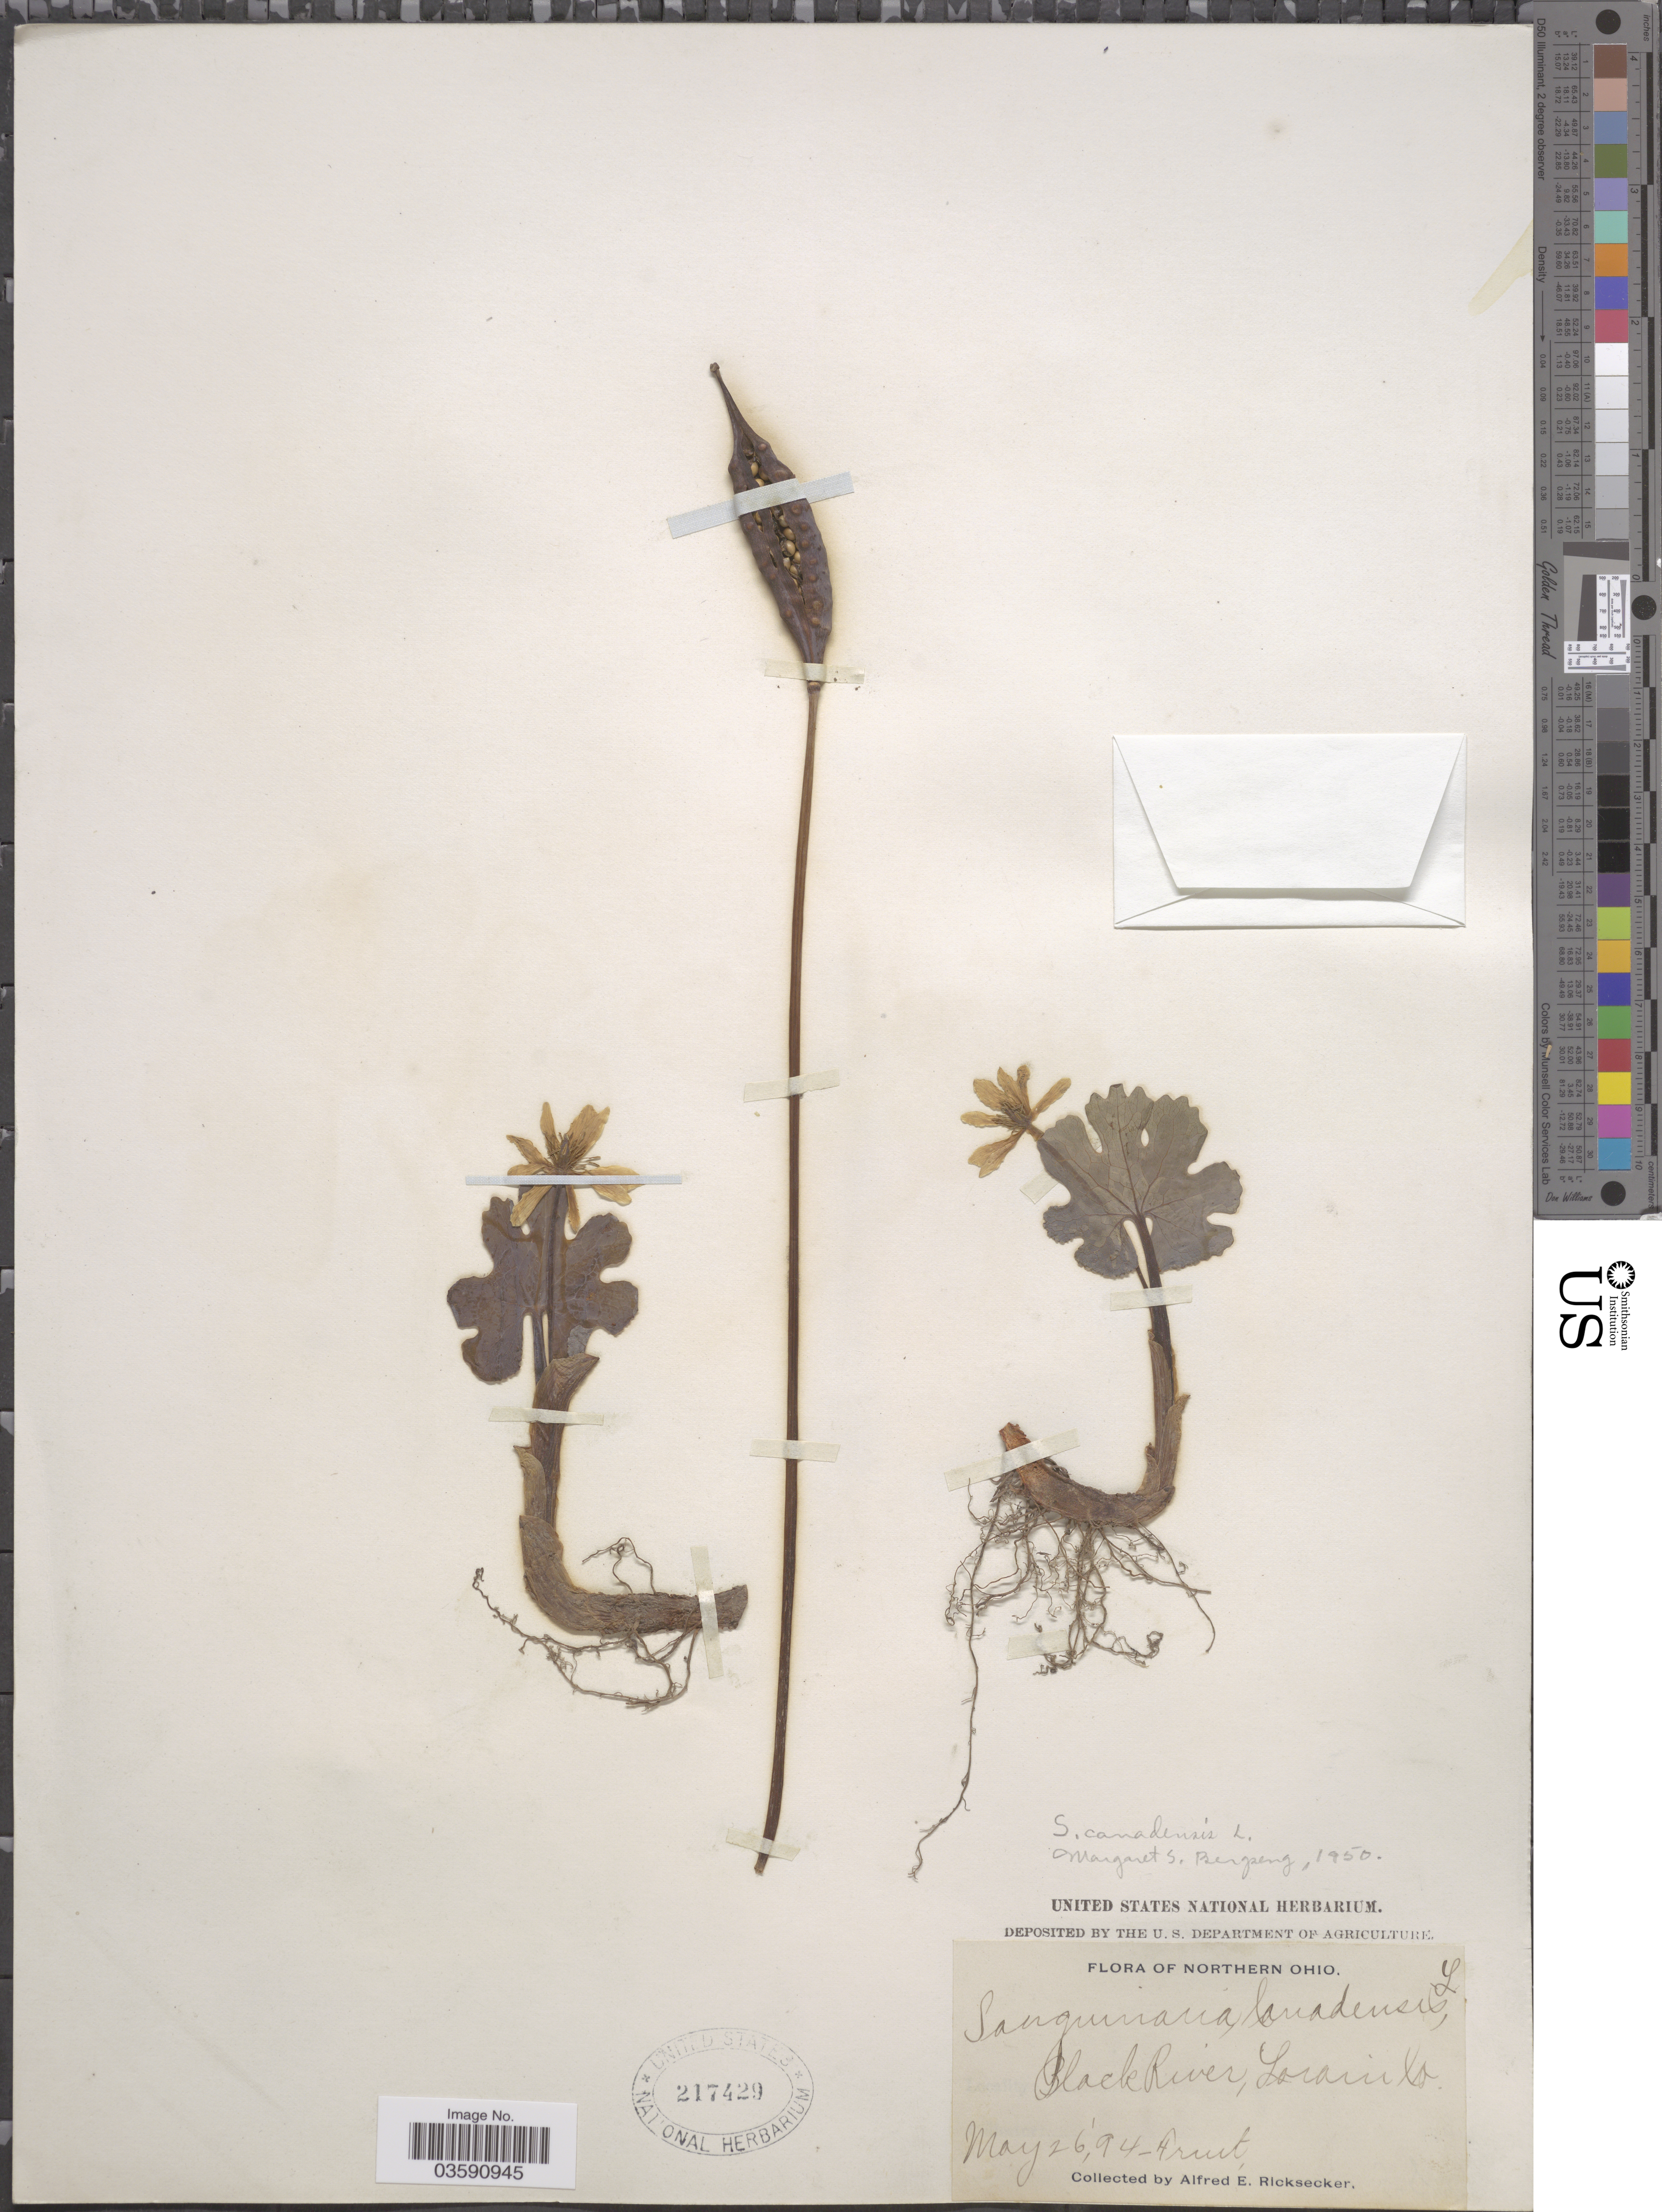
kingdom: Plantae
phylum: Tracheophyta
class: Magnoliopsida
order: Ranunculales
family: Papaveraceae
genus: Sanguinaria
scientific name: Sanguinaria canadensis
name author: L.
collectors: A. E. Ricksecker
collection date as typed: Transcribed d/m/y: 26/5/94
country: United States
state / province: Ohio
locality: Northern Ohio. Black River, Lorain Co.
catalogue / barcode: US 217429